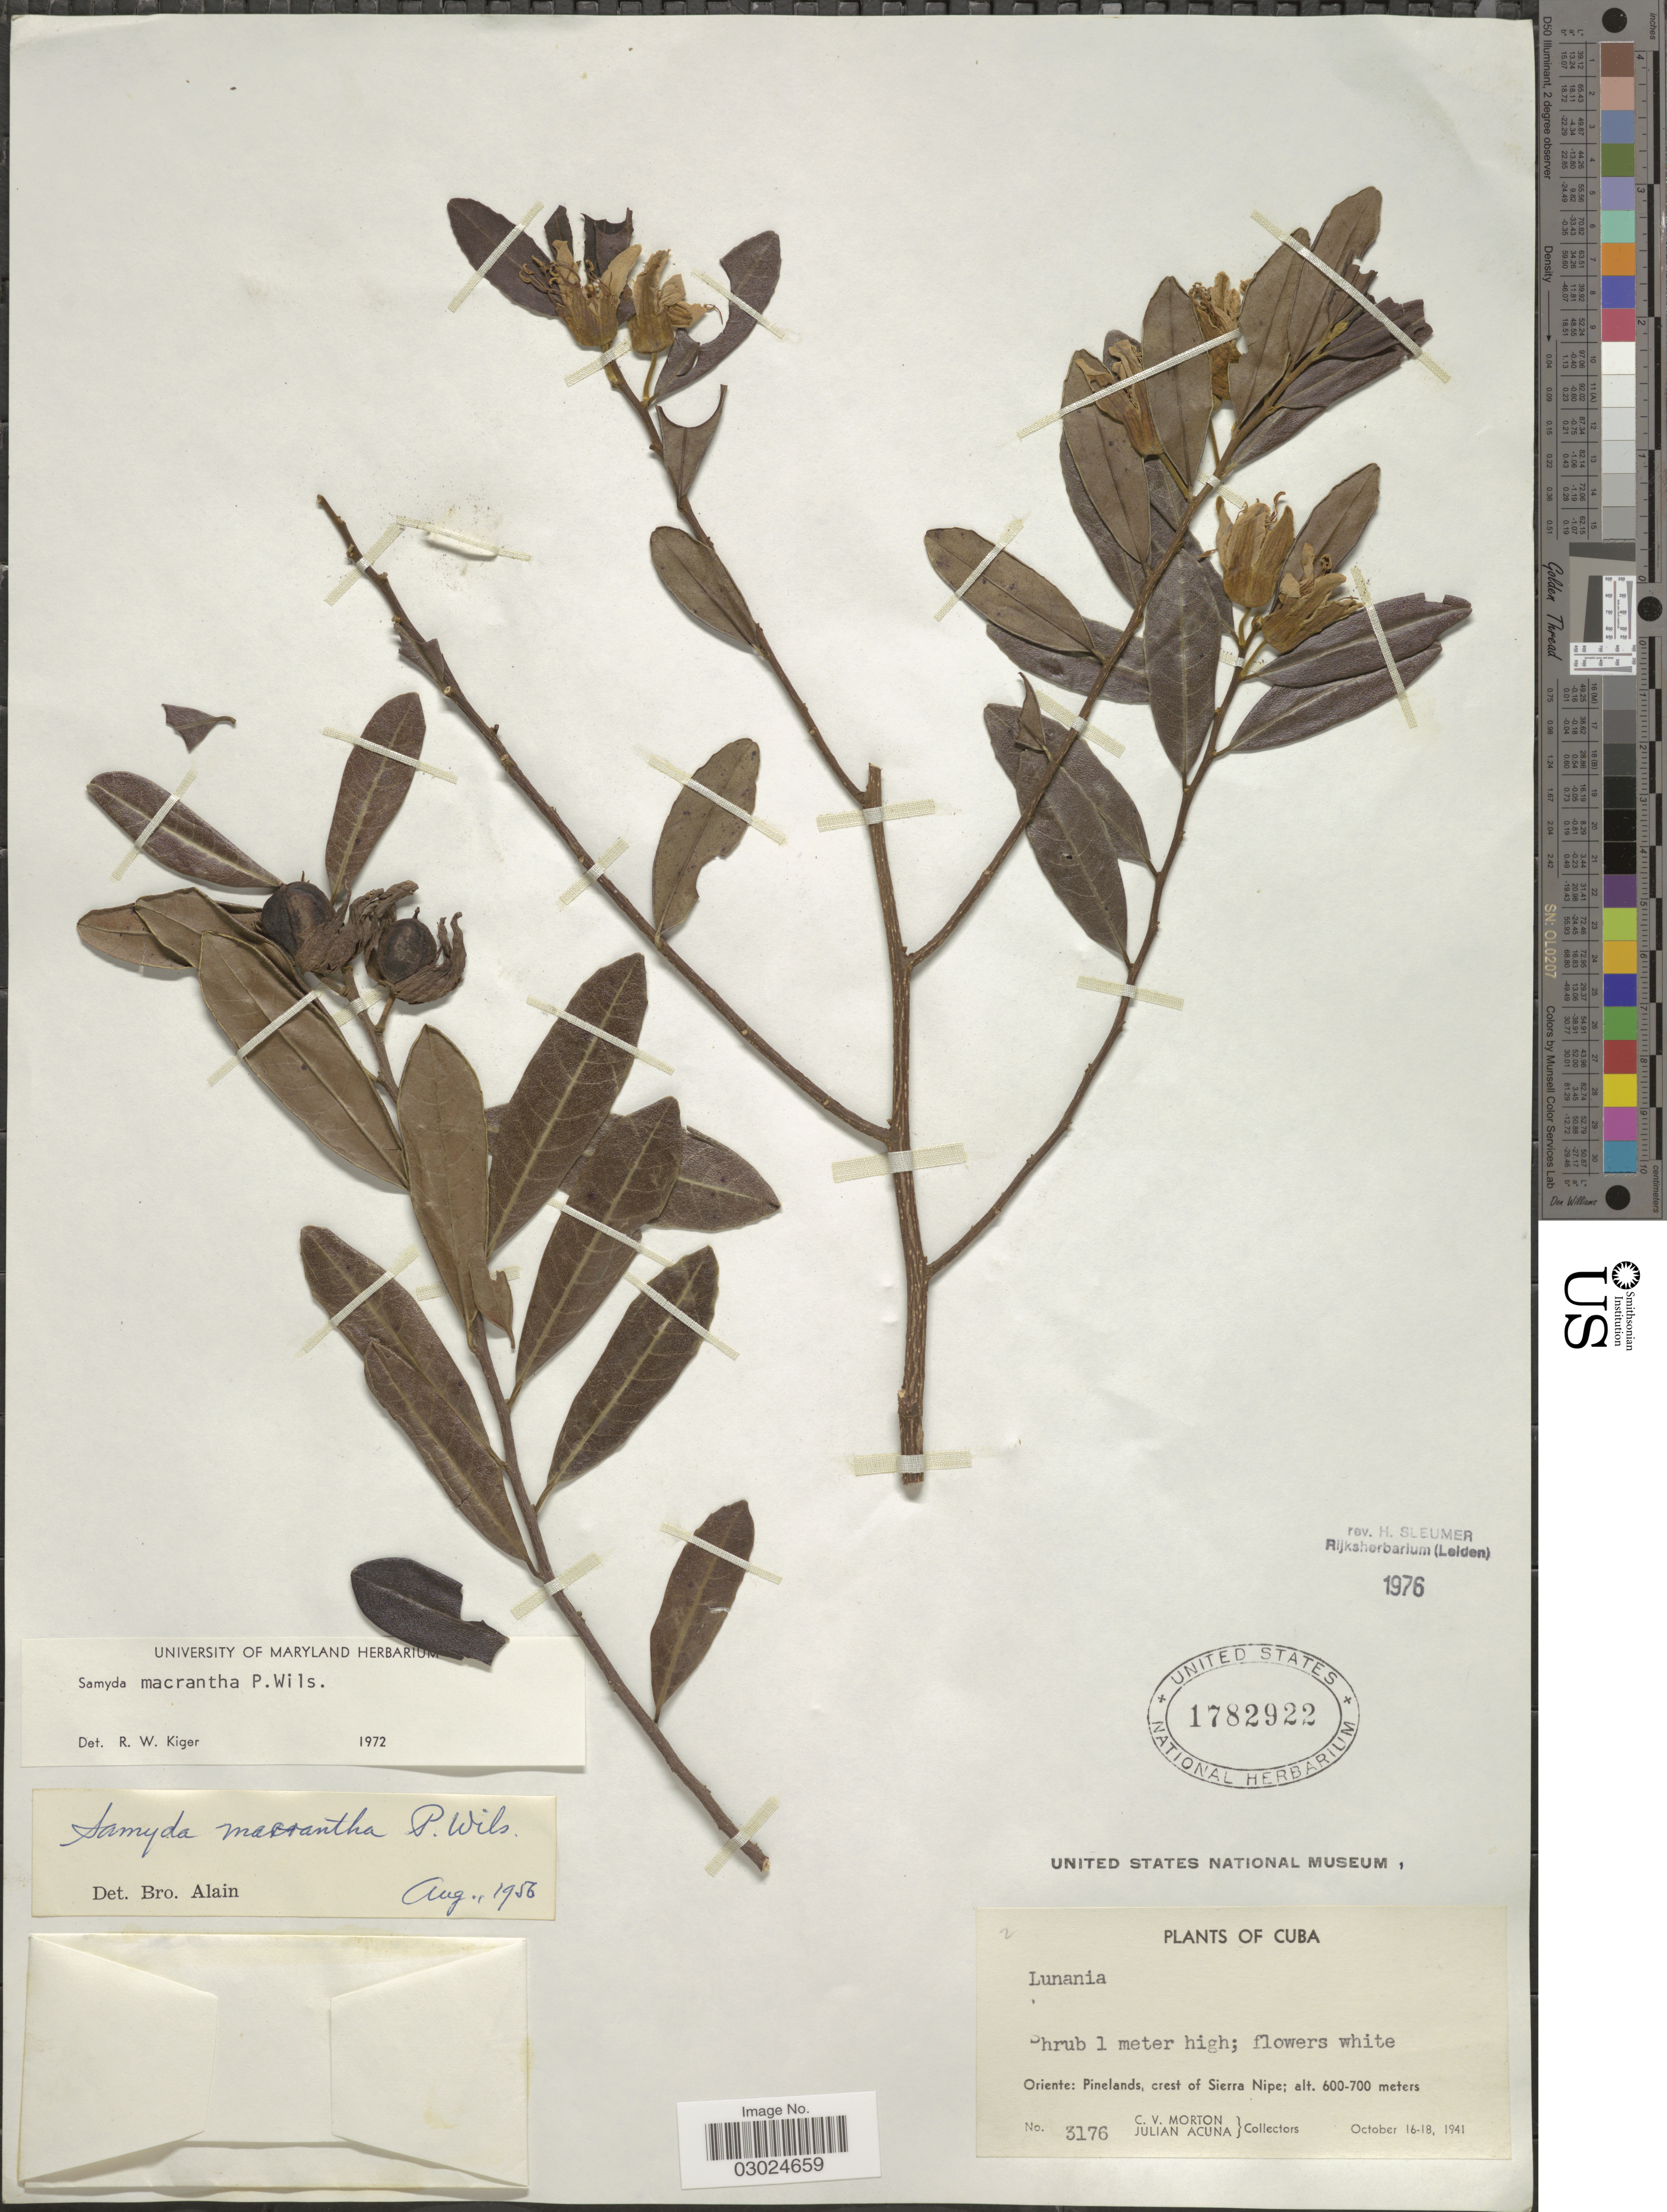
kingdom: Plantae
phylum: Tracheophyta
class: Magnoliopsida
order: Malpighiales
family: Salicaceae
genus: Casearia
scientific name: Casearia dolichanthera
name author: T. Samar. & M.H. Alford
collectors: C. V. Morton & R. Acuña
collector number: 3176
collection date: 1941-10-16/1941-10-18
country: Cuba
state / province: Oriente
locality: Pinelands, crest of Sierra Nipe.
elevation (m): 600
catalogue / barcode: US 1782922